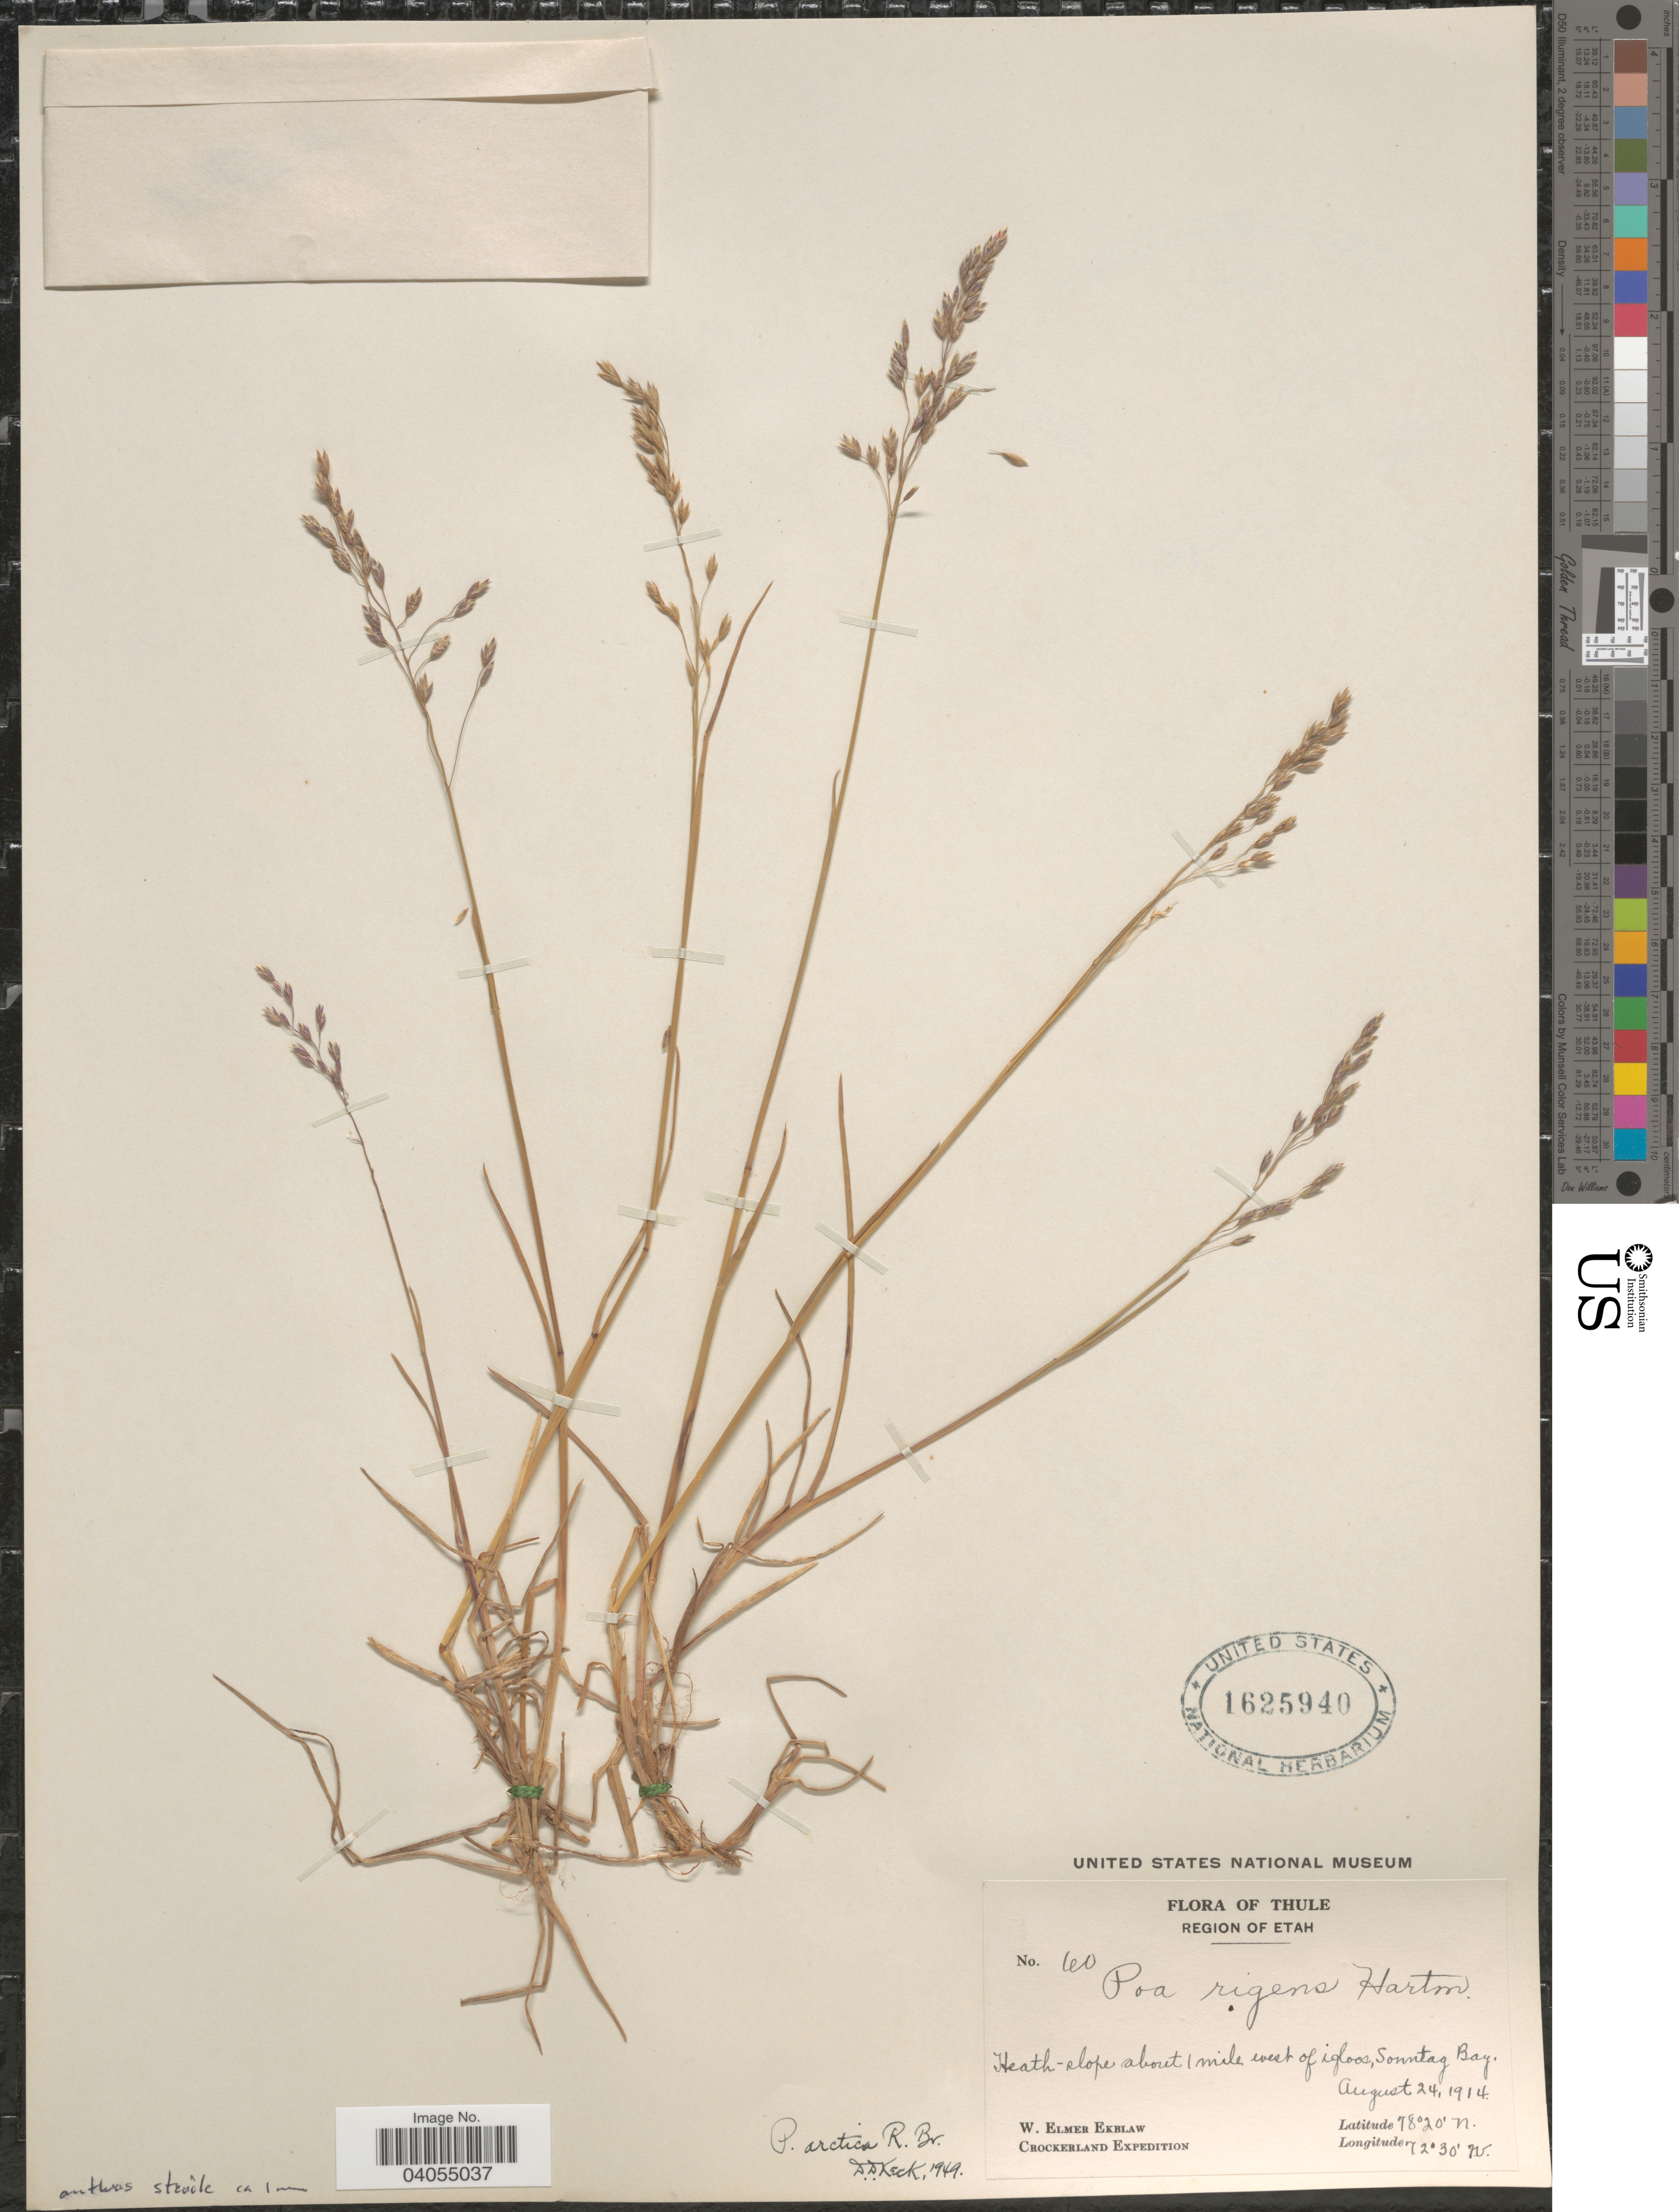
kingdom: Plantae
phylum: Tracheophyta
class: Liliopsida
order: Poales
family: Poaceae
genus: Poa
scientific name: Poa arctica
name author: R. Br.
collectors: W. Ekblaw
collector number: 60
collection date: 1914-08-24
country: Greenland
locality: Thule. Region of Etah. Heath-slopes about 1 mile east of igloos, Sonntag Bay.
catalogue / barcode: US 1625940